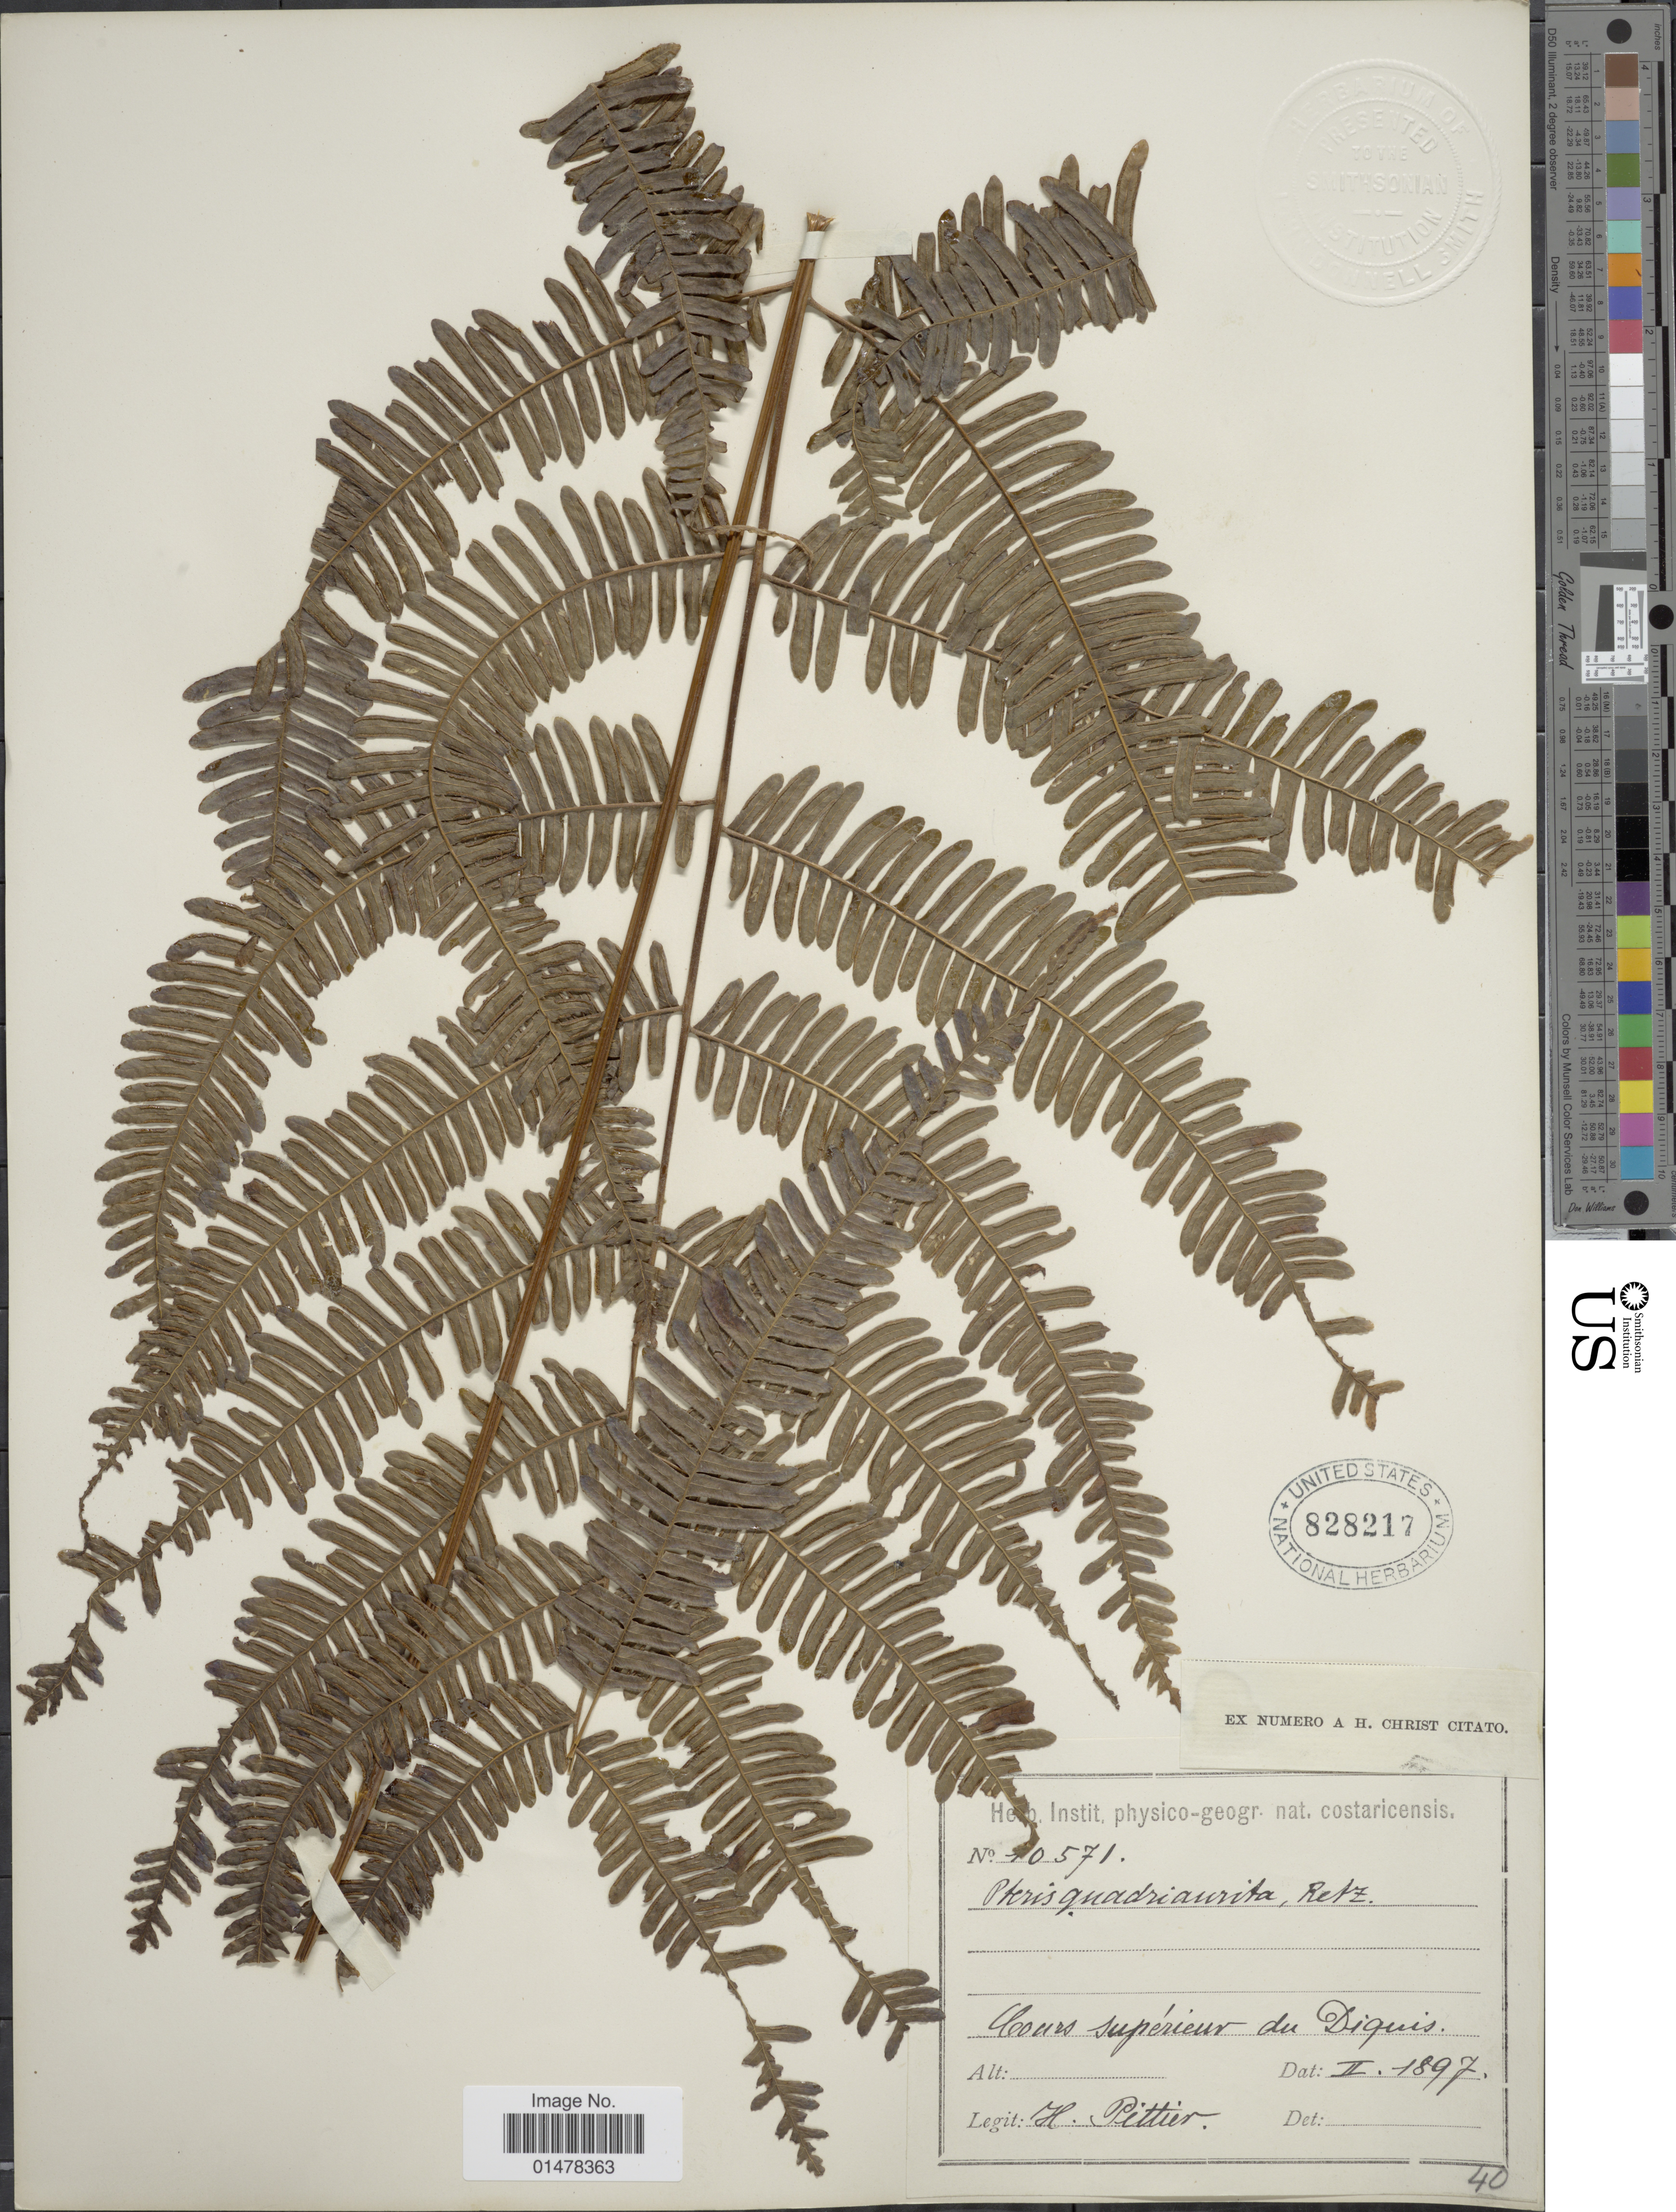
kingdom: Plantae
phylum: Tracheophyta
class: Polypodiopsida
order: Polypodiales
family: Pteridaceae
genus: Pteris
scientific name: Pteris quadriaurita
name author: Retz.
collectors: H. F. Pittier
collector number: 10571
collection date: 1897-02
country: Costa Rica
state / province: Puntarenas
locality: Cours supérieur du Diquis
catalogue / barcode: US 828217